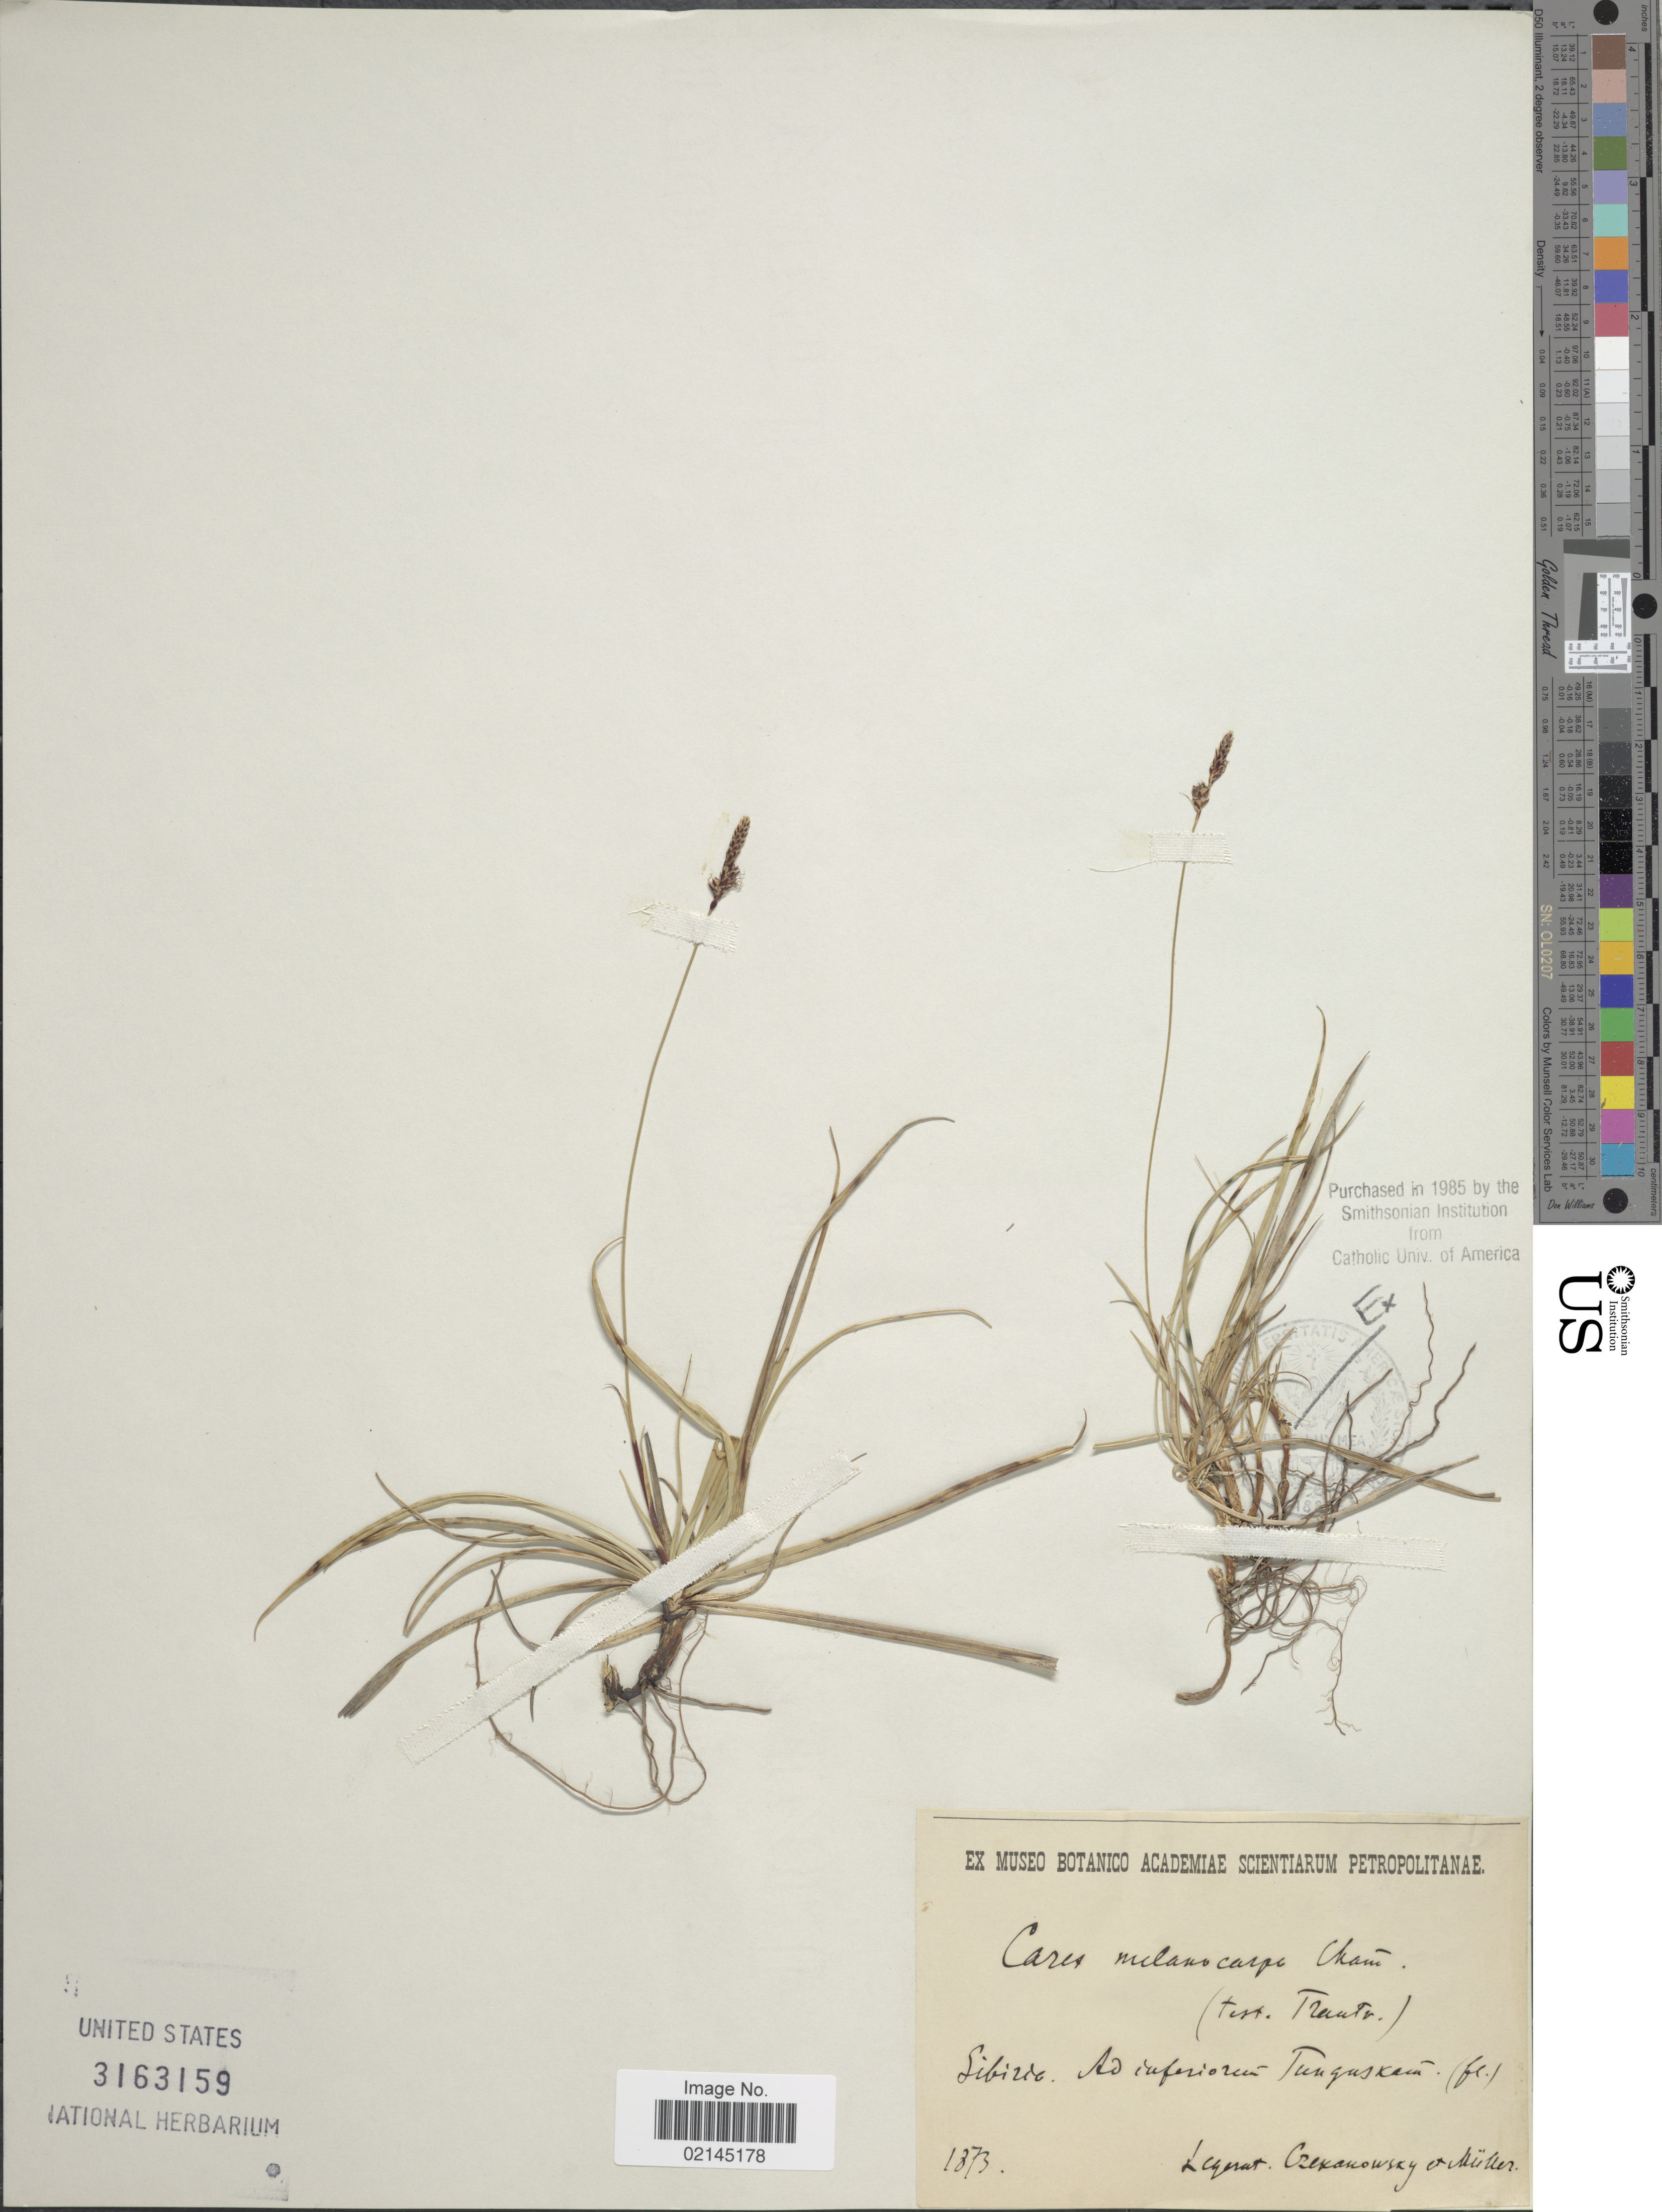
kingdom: Plantae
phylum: Tracheophyta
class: Liliopsida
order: Poales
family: Cyperaceae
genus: Carex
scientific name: Carex melanocarpa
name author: Cham. ex Trautv.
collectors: Czekanowsky & -- Müller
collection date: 1873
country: Russian Federation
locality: Sibiria. Ad inferiorum - Tunguskam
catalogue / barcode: US 3163159